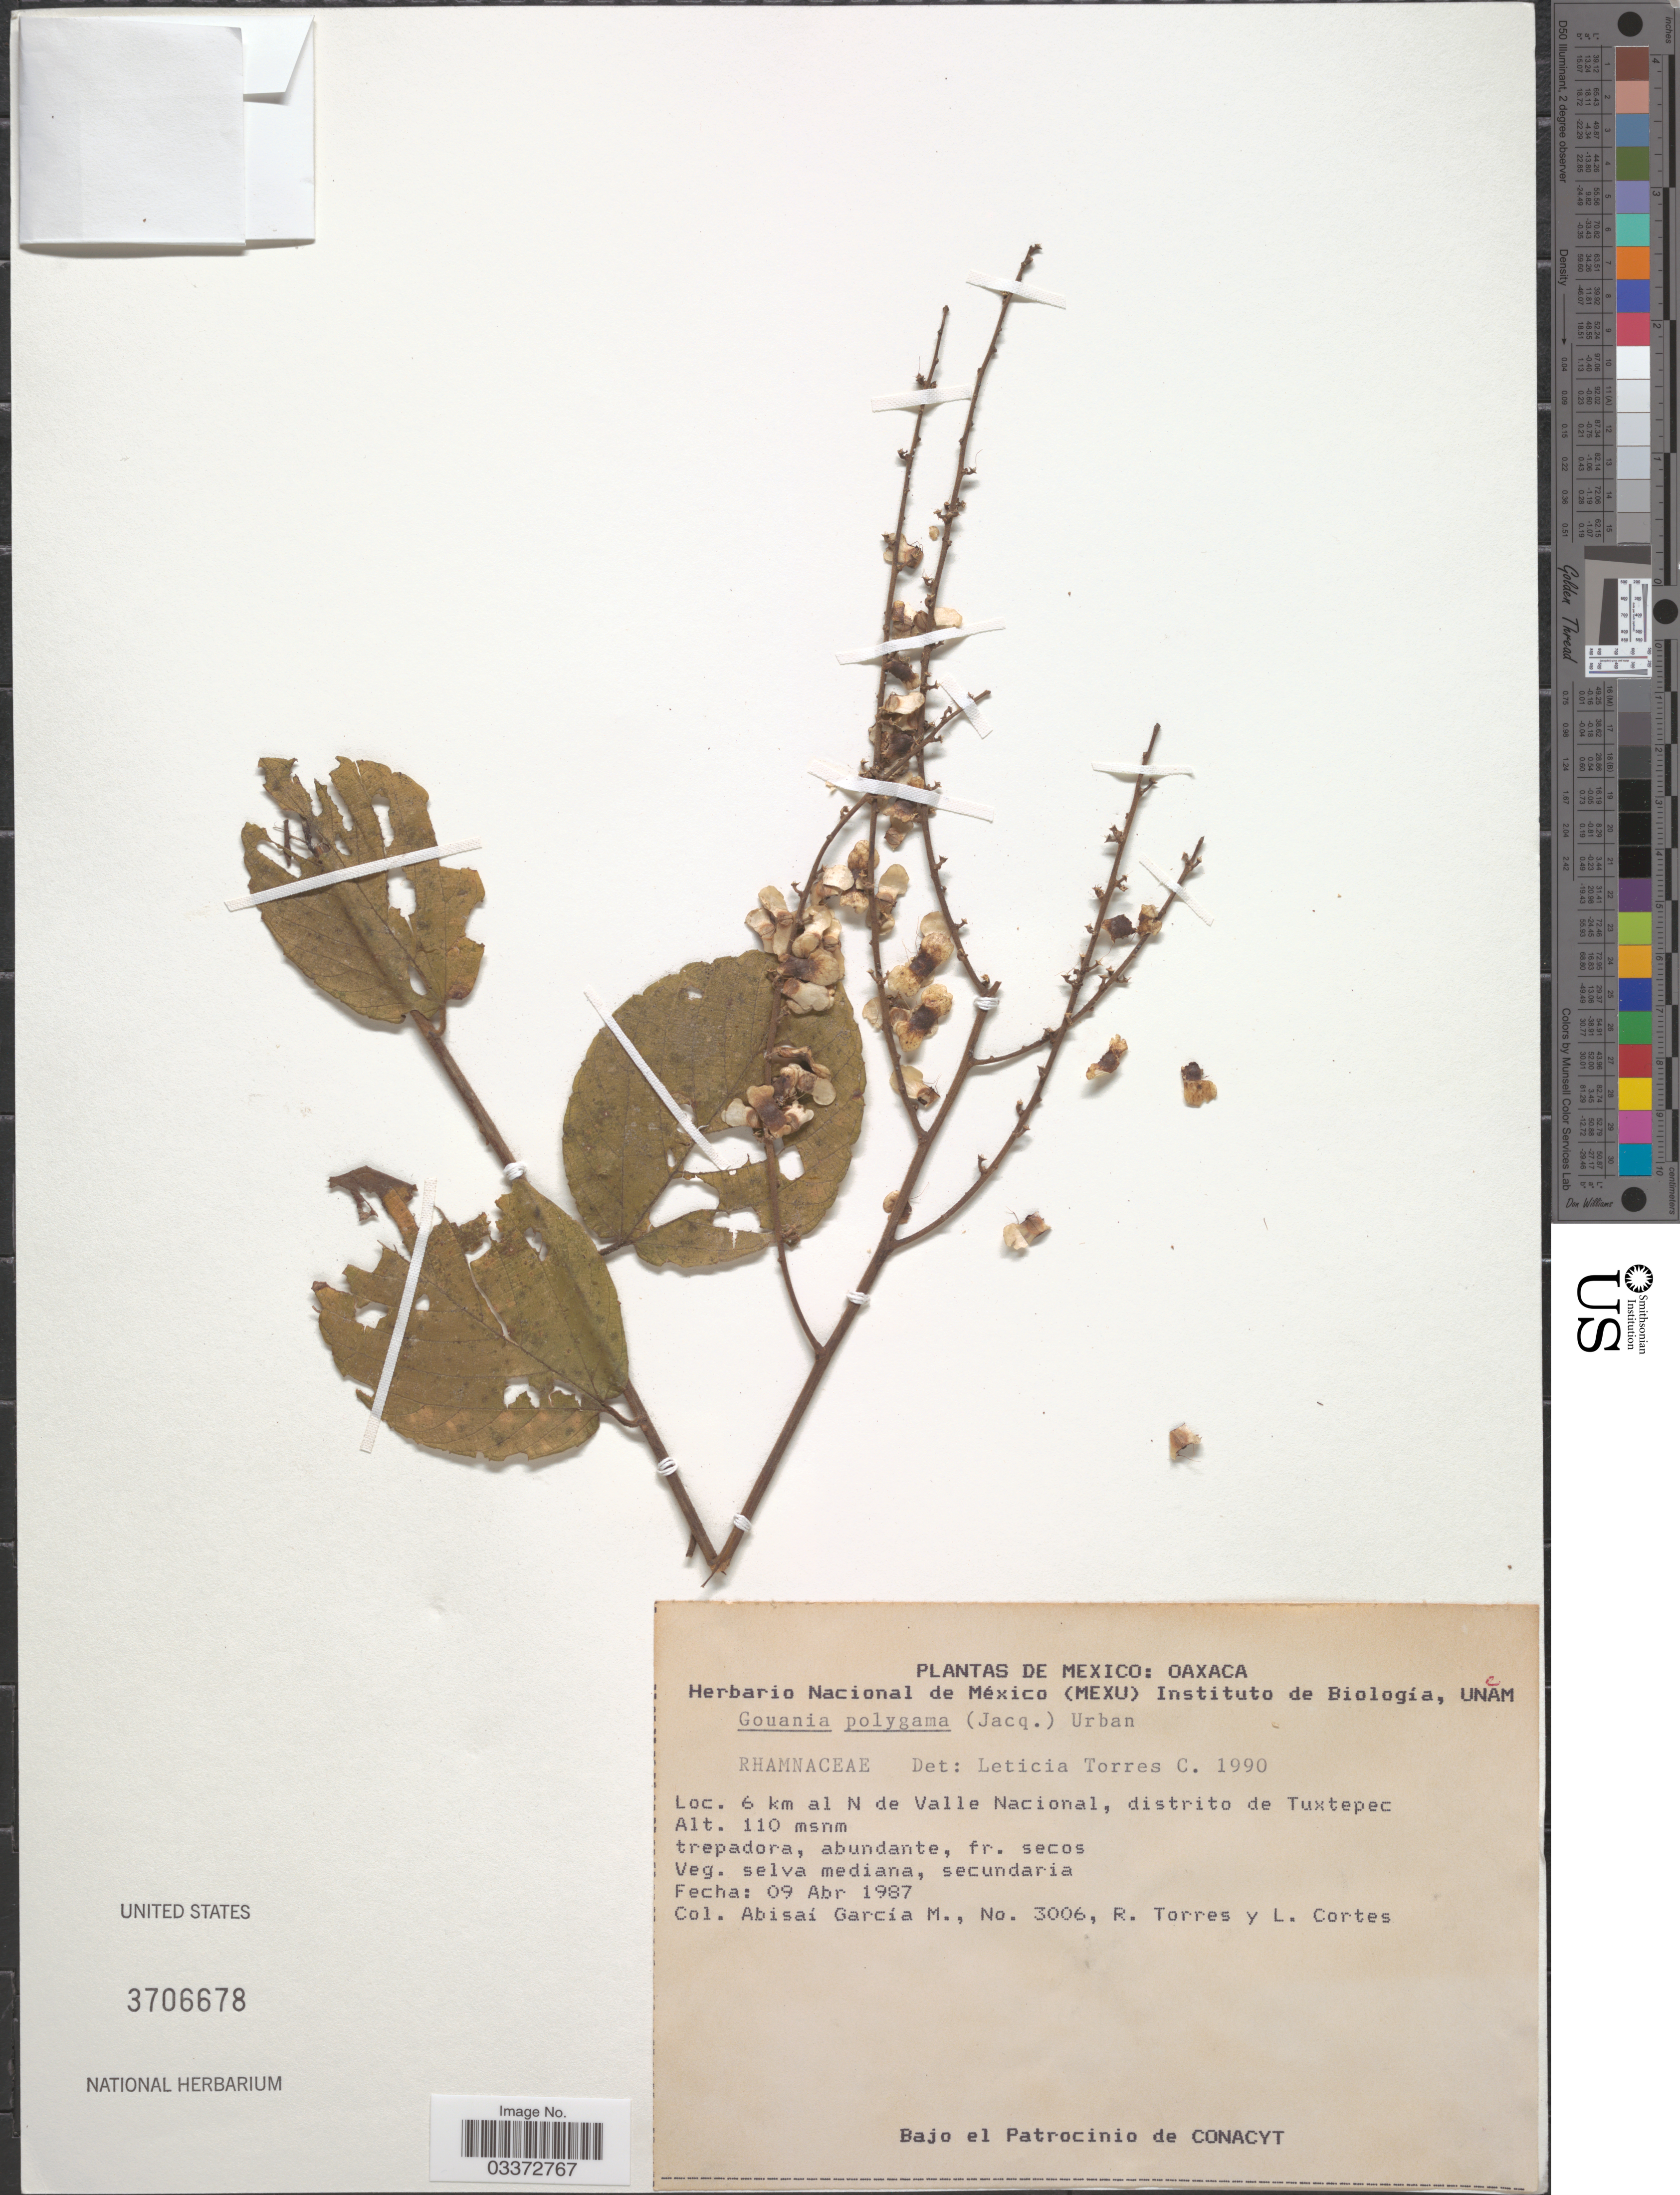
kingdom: Plantae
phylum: Tracheophyta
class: Magnoliopsida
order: Rosales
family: Rhamnaceae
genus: Gouania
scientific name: Gouania polygama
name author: (Jacq.) Urb.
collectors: A. García M., R. Torres & L. Cortes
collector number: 3006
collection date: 1987-04-09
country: Mexico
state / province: Oaxaca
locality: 6 km al N de Valle Nacional, distrito de Tuxtepec.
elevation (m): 110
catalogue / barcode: US 3706678